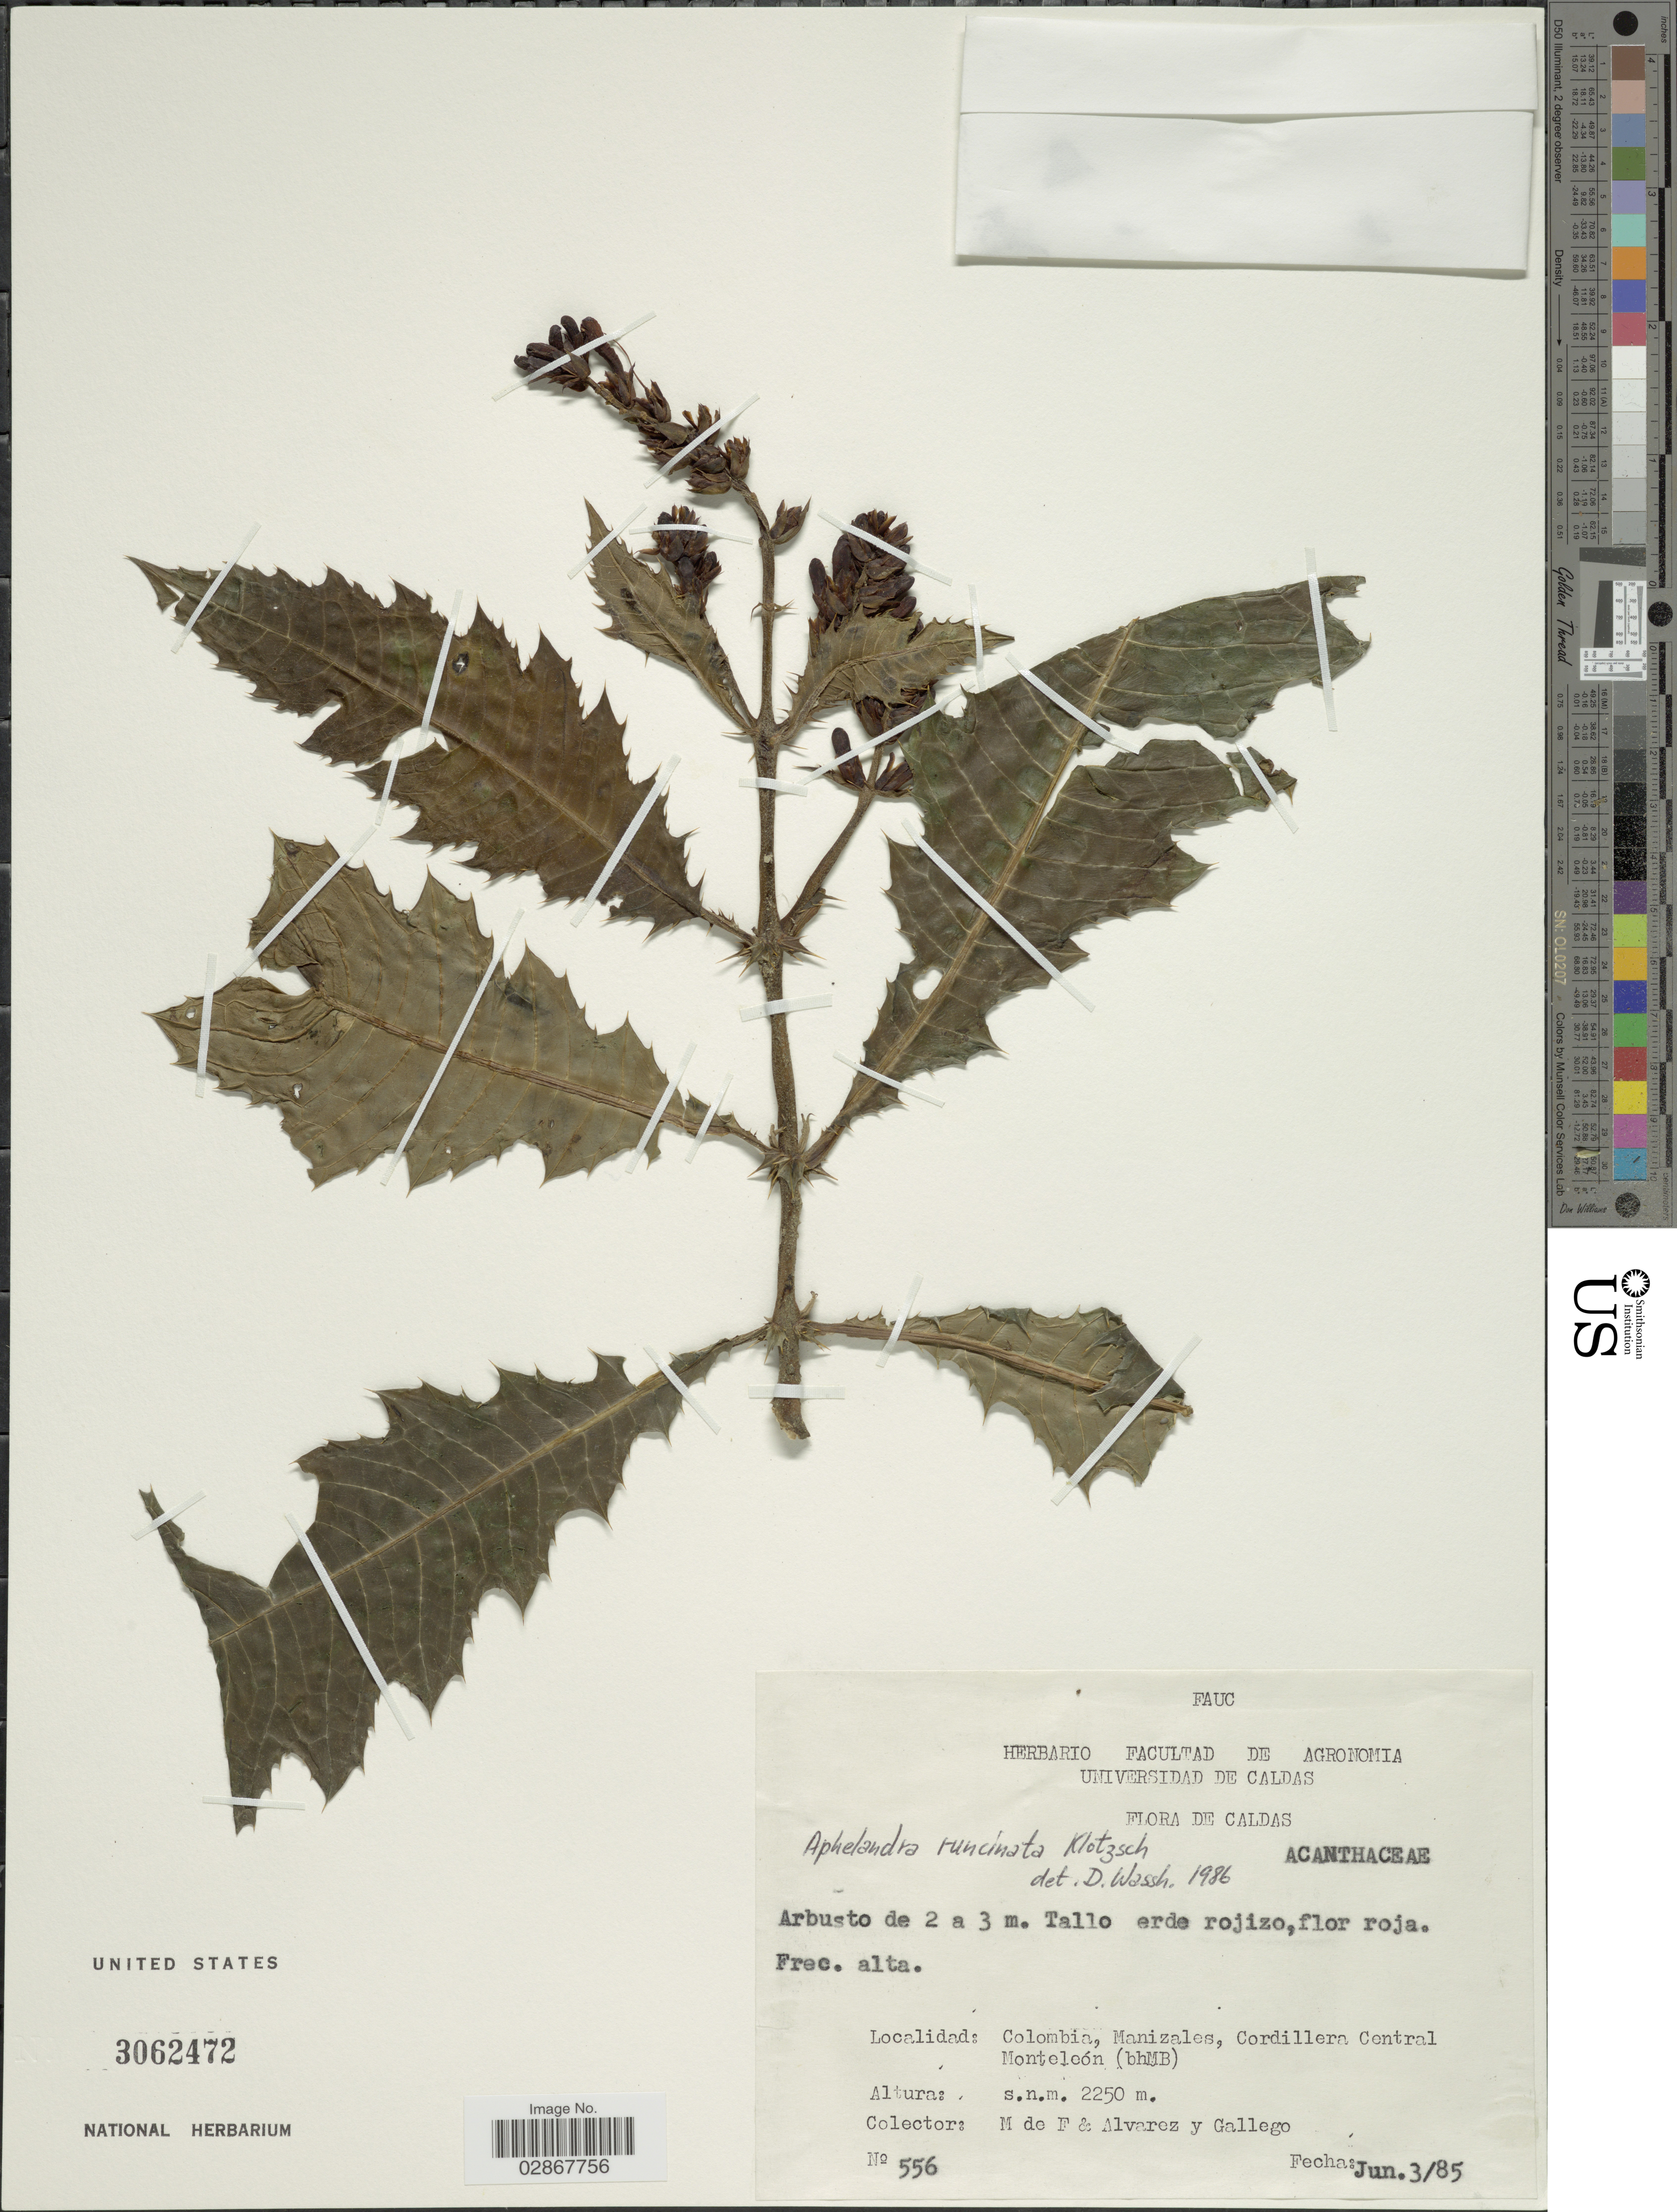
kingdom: Plantae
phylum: Tracheophyta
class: Magnoliopsida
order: Lamiales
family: Acanthaceae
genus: Aphelandra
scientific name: Aphelandra runcinata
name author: Klotzsch ex Nees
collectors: M. De F., -- Alvarez & -. Gallego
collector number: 556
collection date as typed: Transcribed d/m/y: 3/6/85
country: Colombia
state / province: Caldas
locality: Manizales, Cordillera Central. Monteleón (bhMB).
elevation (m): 2250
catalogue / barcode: US 3062472